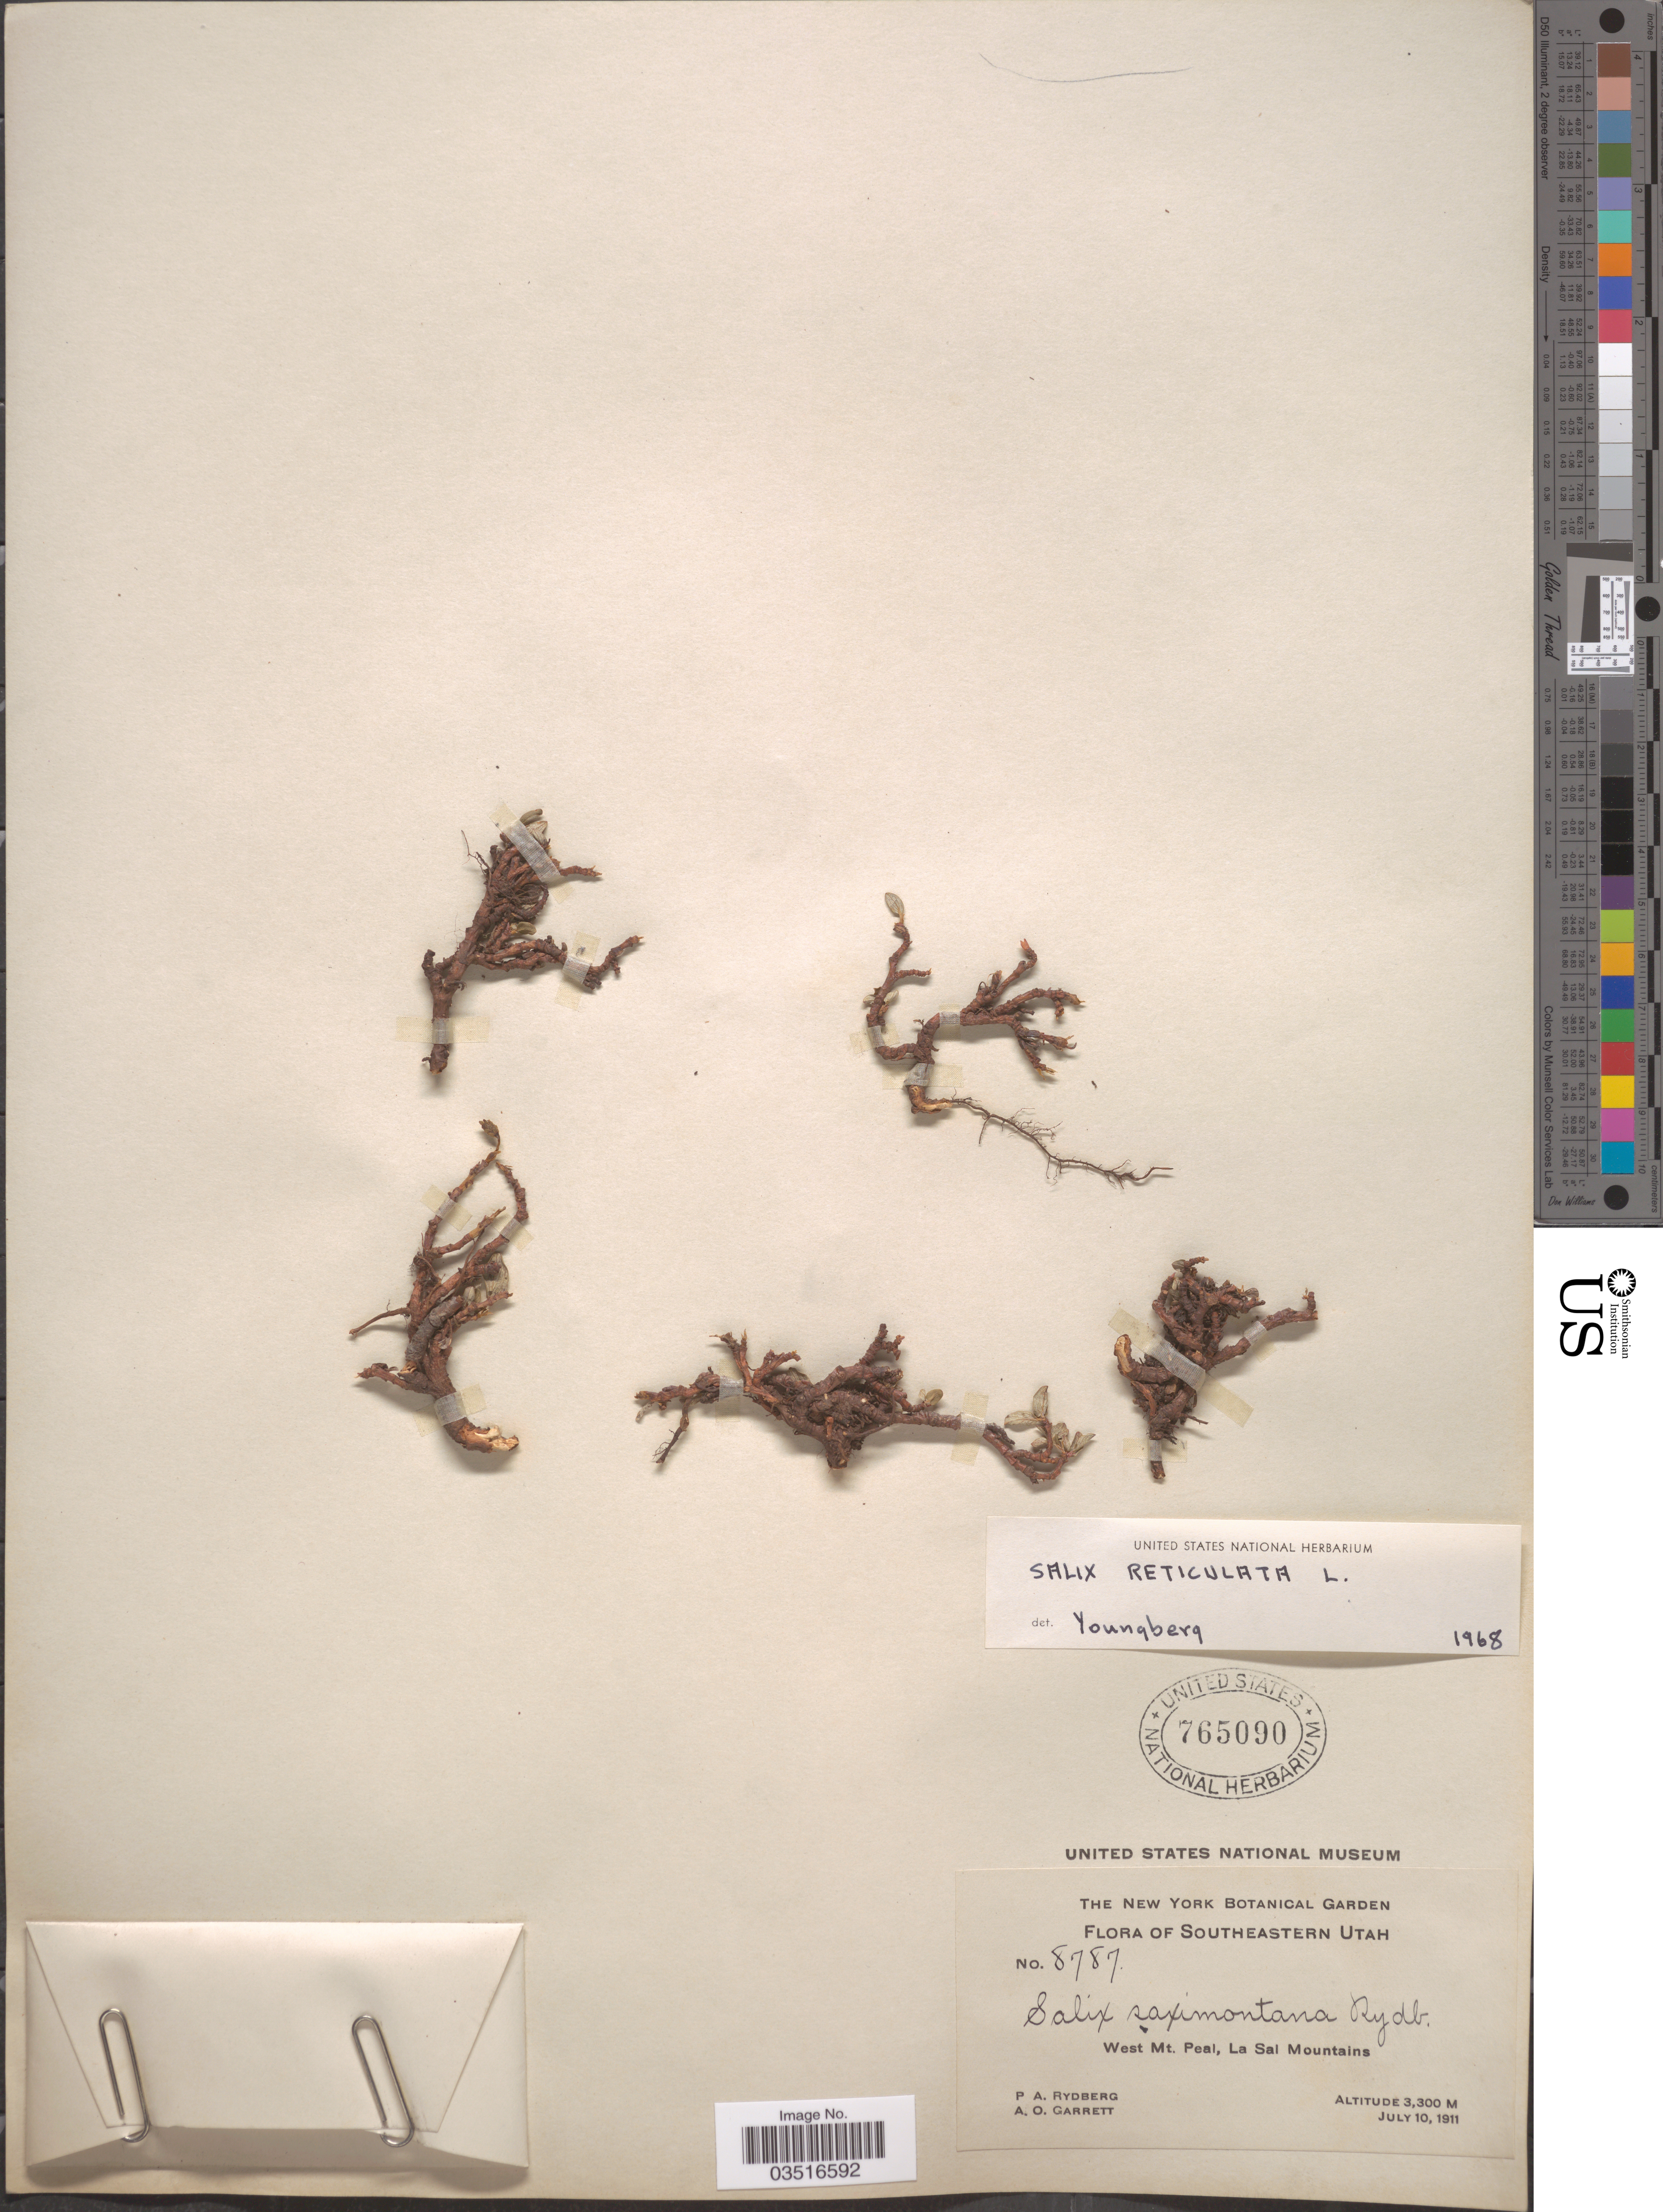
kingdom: Plantae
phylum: Tracheophyta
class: Magnoliopsida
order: Malpighiales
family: Salicaceae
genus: Salix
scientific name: Salix reticulata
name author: L.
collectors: P. A. Rydberg & A. O. Garrett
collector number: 8787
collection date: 1911-07-10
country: United States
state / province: Utah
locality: Southeastern Utah. West Mt. Peal, La Sal Mountains.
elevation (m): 3300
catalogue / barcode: US 765090